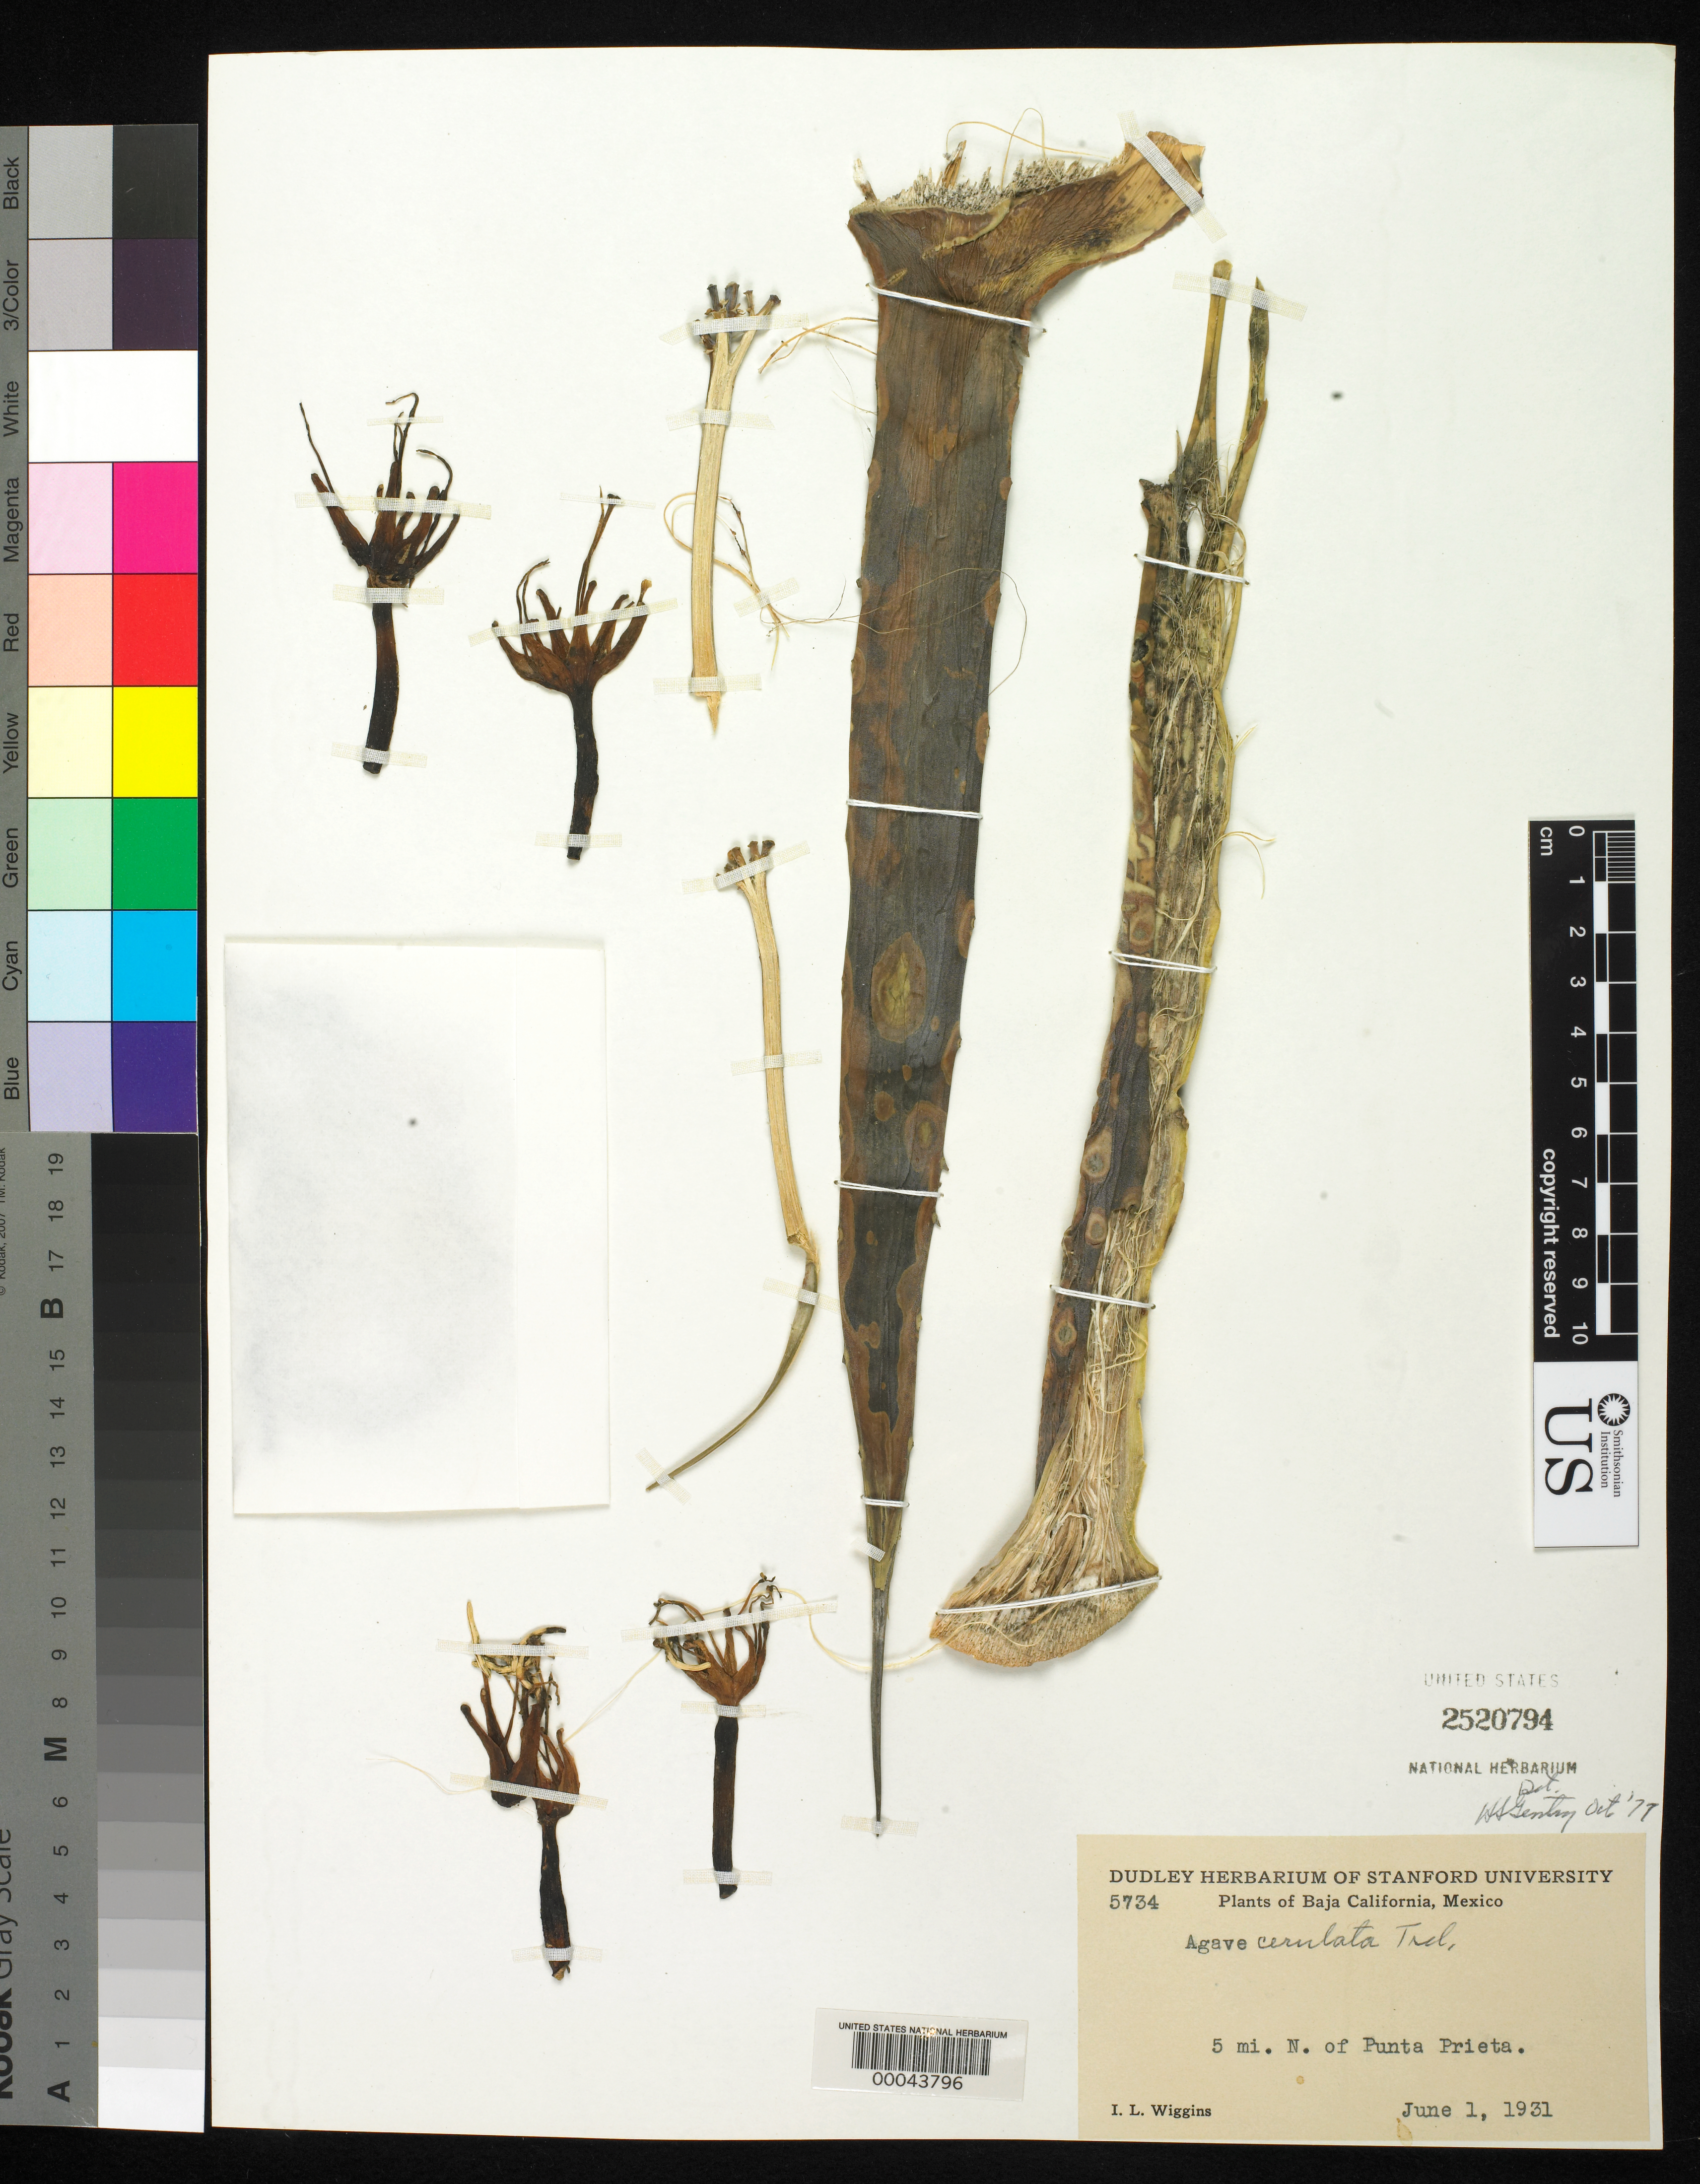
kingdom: Plantae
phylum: Tracheophyta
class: Liliopsida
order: Asparagales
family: Asparagaceae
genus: Agave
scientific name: Agave cerulata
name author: Trel.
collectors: I. L. Wiggins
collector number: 5734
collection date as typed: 01 Jun 1931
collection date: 1931-06-01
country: Mexico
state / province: Baja California Norte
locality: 5 mi N of Punta Prieta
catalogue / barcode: US 2520794